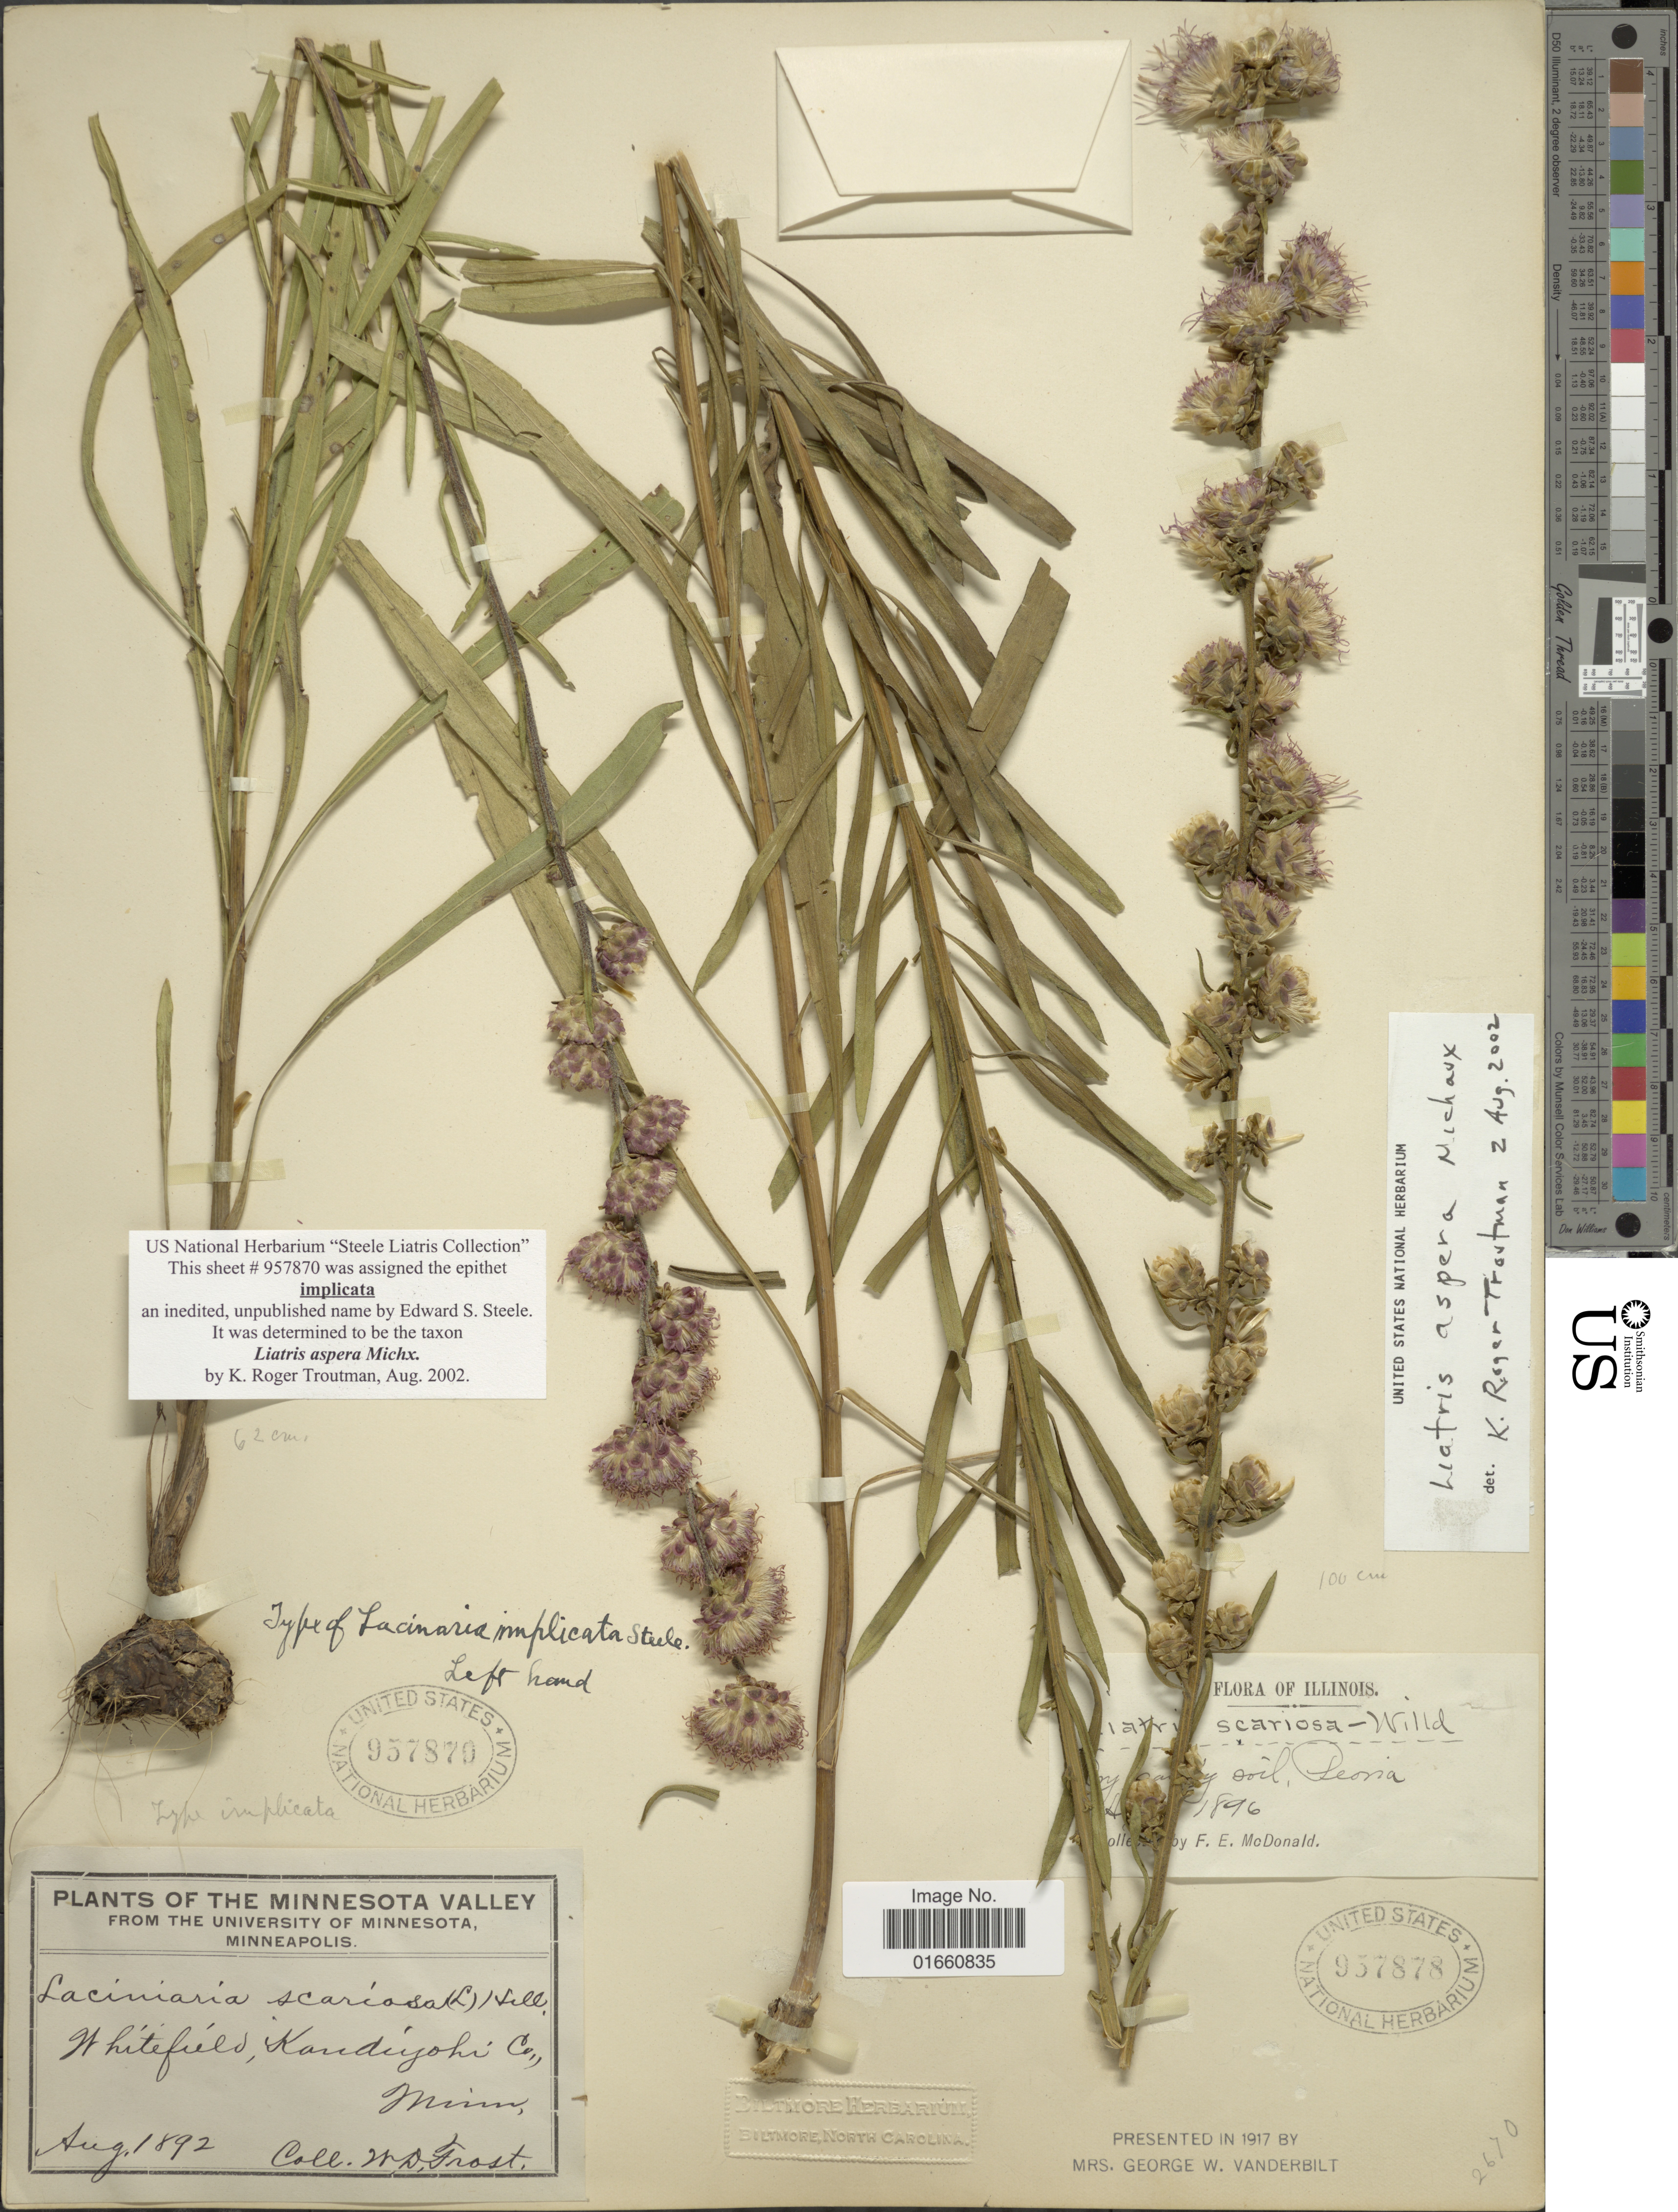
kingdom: Plantae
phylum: Tracheophyta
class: Magnoliopsida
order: Asterales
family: Asteraceae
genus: Liatris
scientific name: Liatris aspera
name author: Michx.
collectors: F. E. McDonald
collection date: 1896-08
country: United States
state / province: Illinois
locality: Peoria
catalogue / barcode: US 957878-2